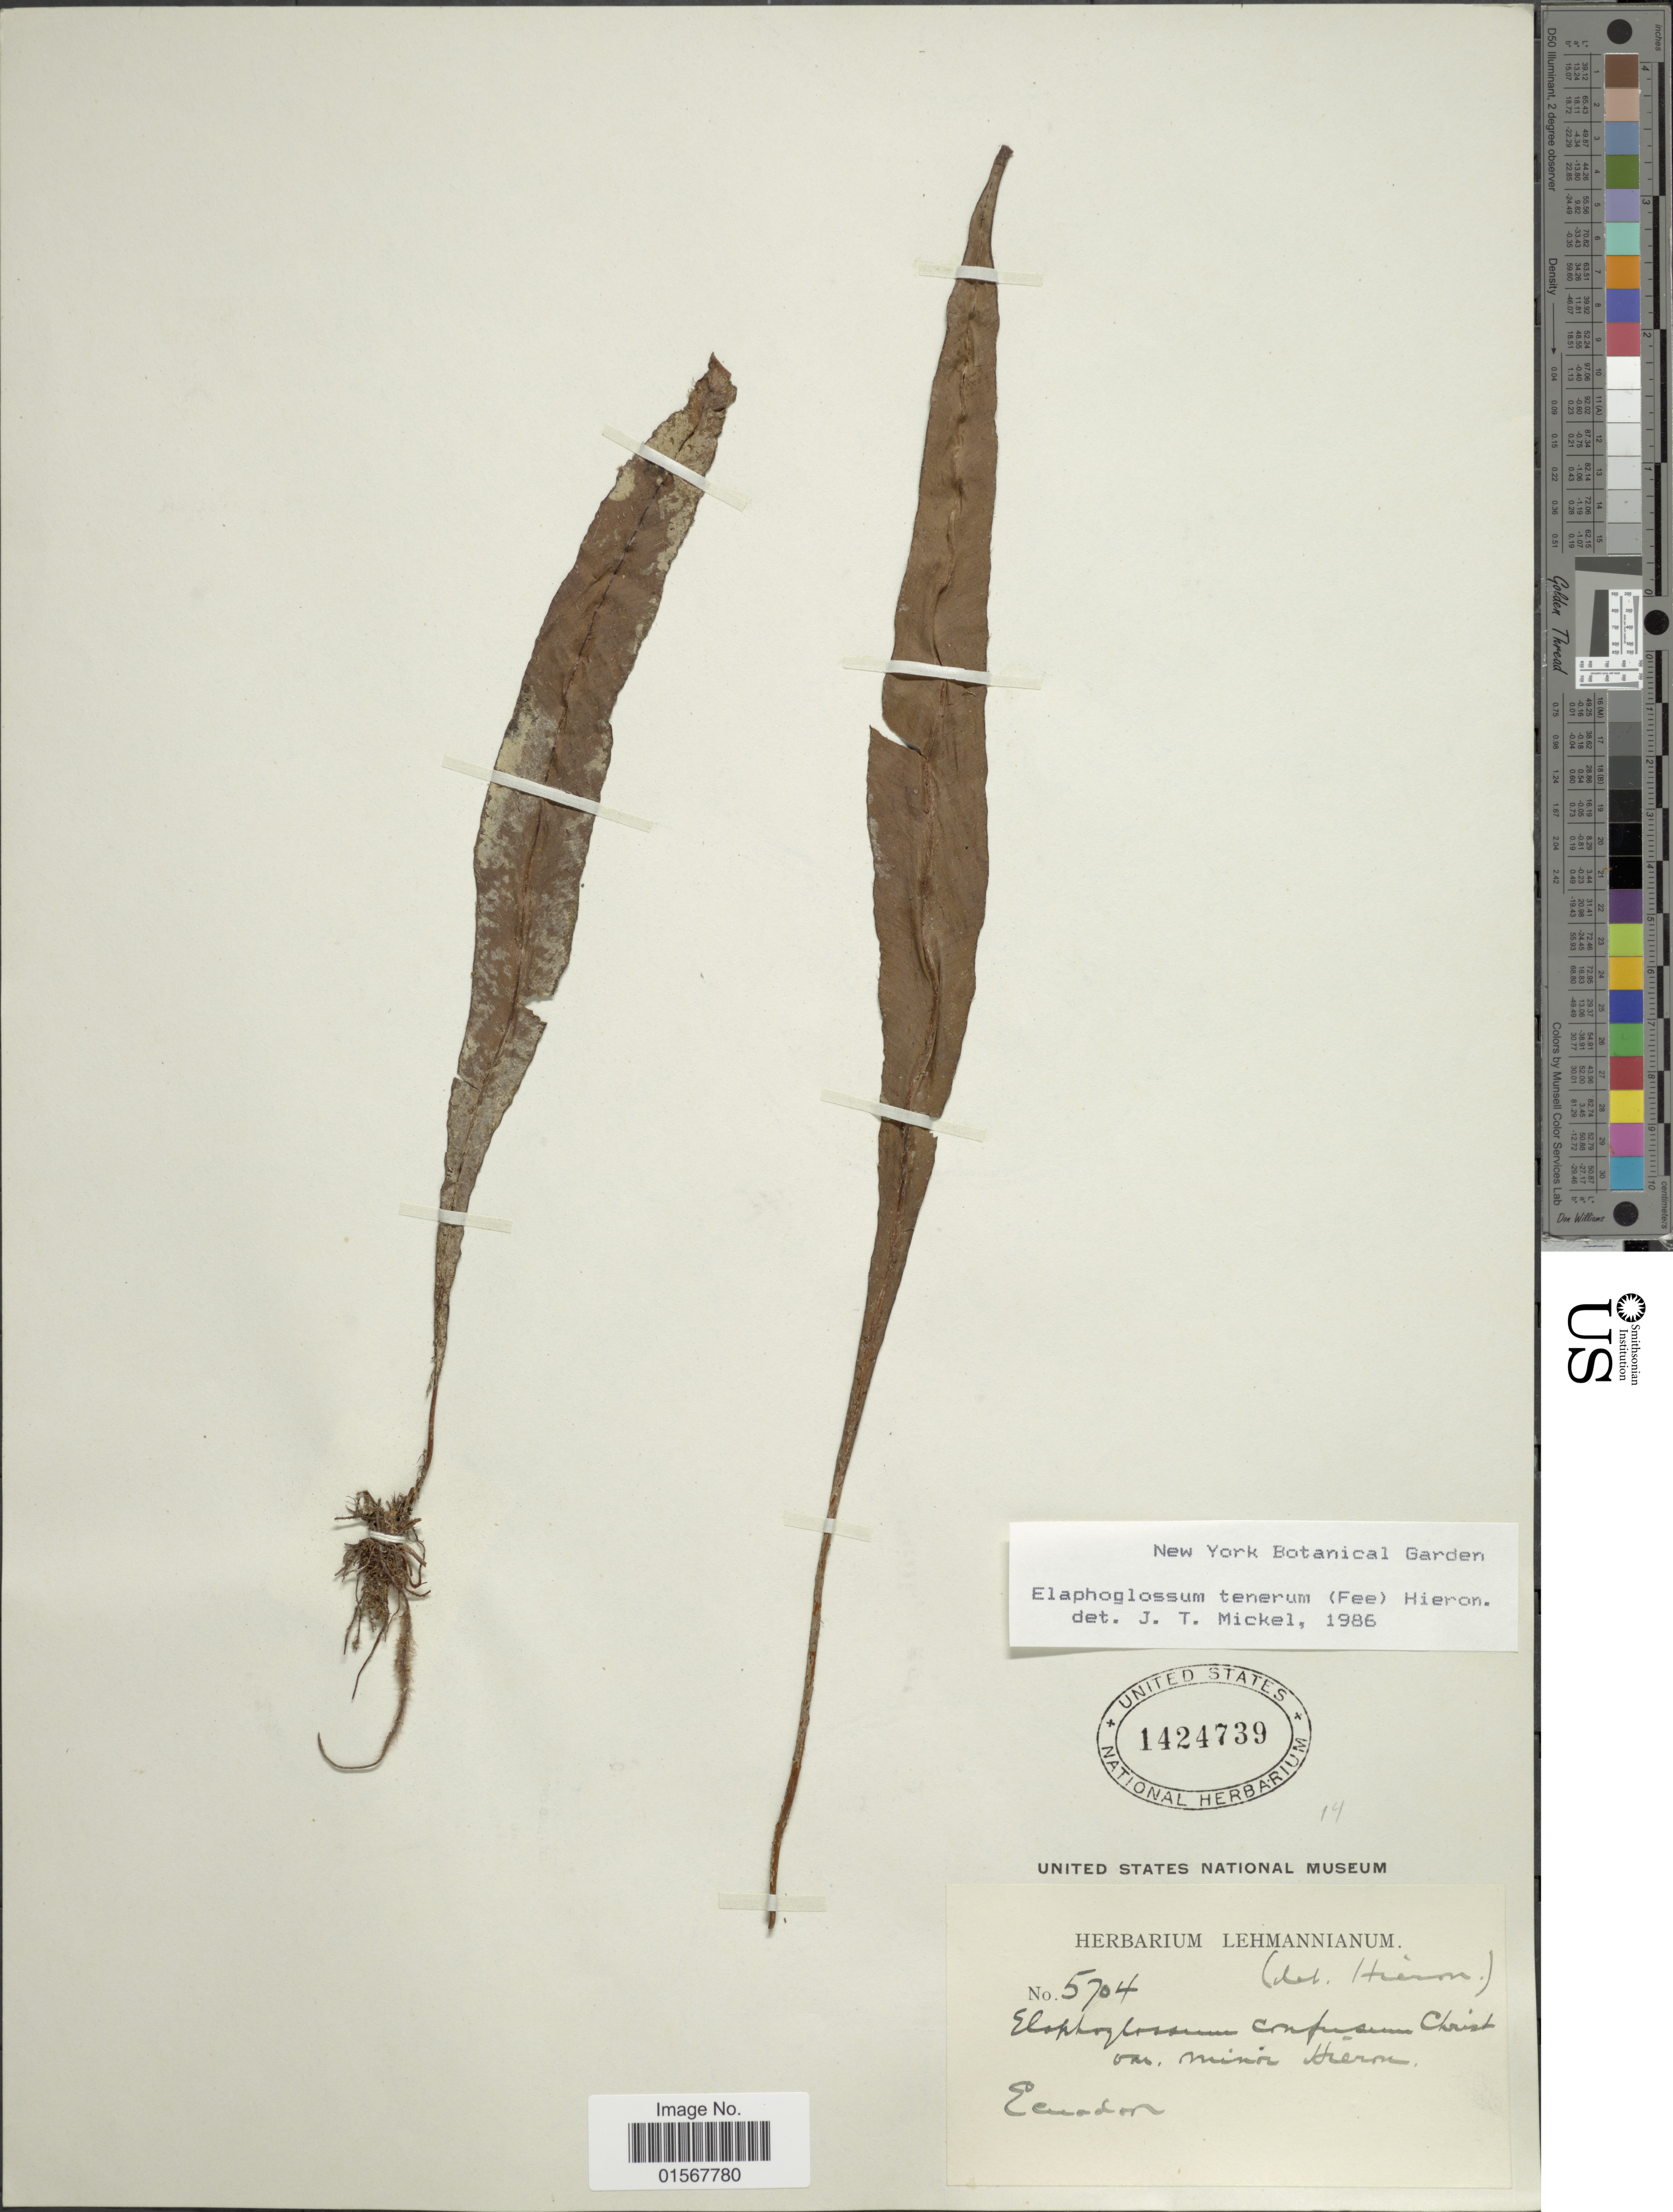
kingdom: Plantae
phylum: Tracheophyta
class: Polypodiopsida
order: Polypodiales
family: Dryopteridaceae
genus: Elaphoglossum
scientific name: Elaphoglossum tenerum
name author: (Fée) Hieron.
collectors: ex herb. Lehmann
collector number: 5704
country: Ecuador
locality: Ecuador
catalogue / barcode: US 1424739